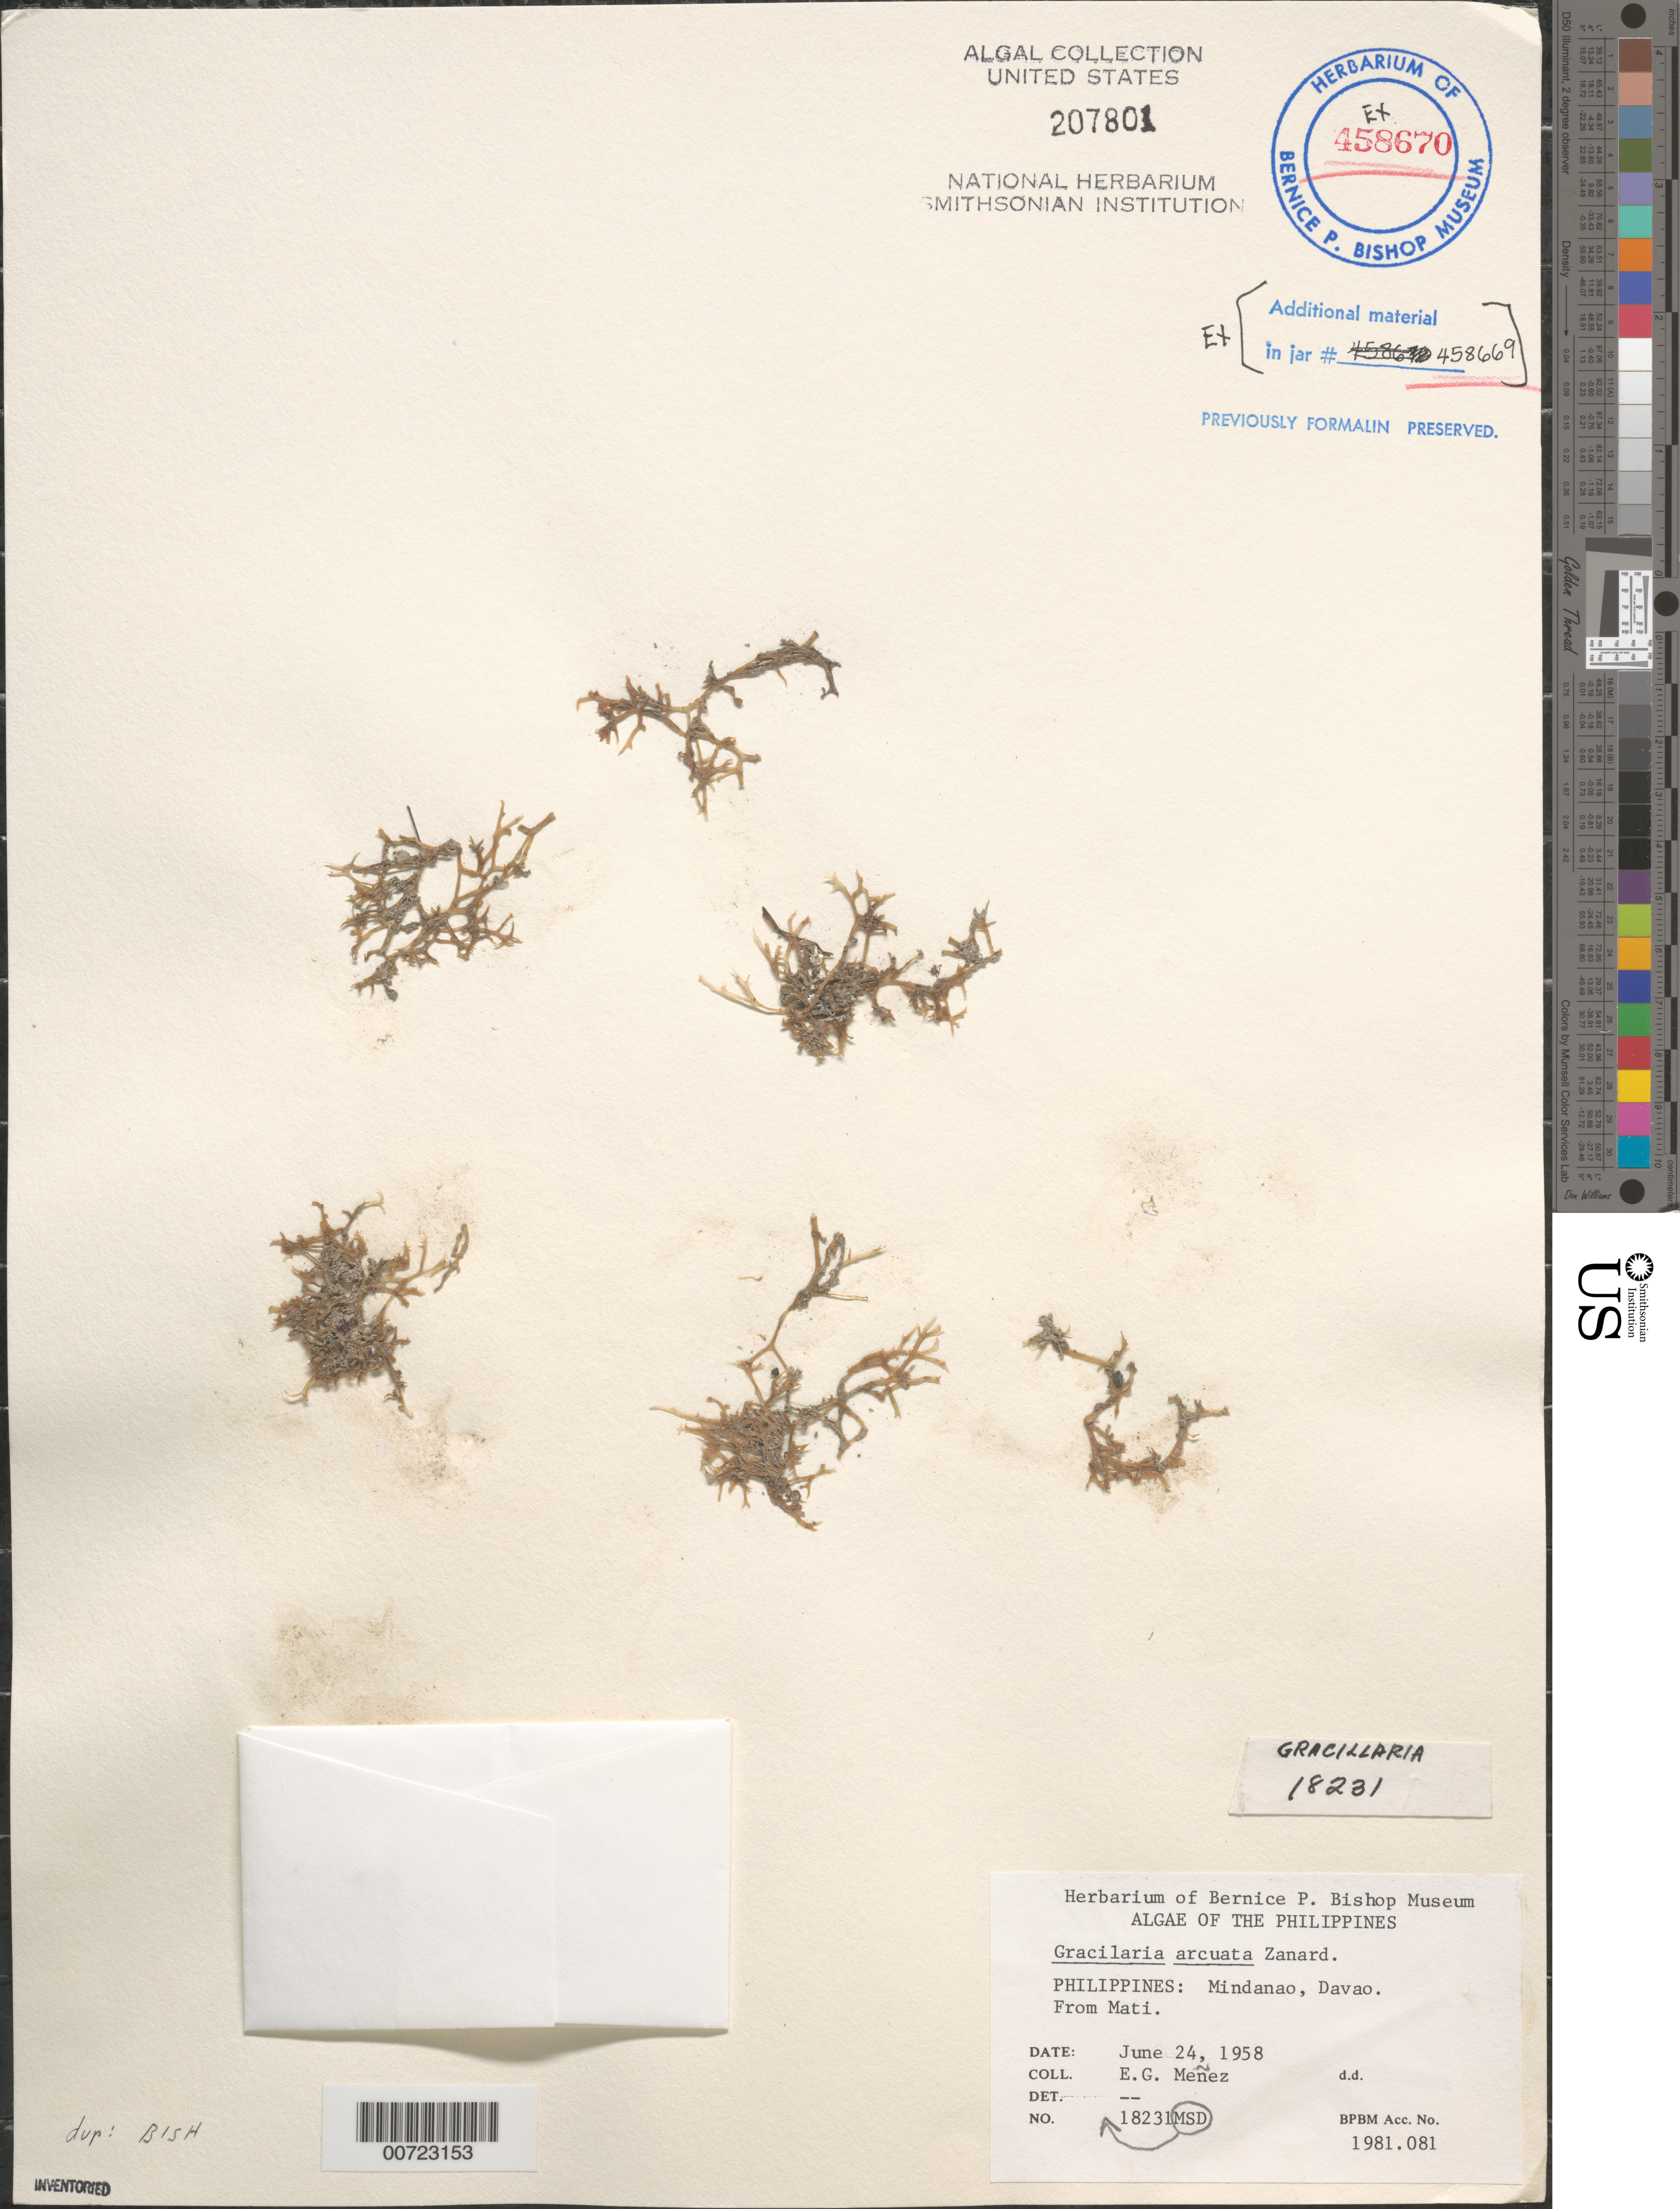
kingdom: Plantae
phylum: Rhodophyta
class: Florideophyceae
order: Gracilariales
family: Gracilariaceae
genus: Gracilaria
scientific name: Gracilaria arcuata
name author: Zanardini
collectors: Meñez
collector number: MSD 18231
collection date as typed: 24 Jun 1958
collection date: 1958-06-24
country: Philippines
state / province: Davao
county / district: Davao del Sur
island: Mindanao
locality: Mati, Davao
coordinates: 08-23.8 deg. N, 124-20.4 deg. E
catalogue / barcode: US 207801